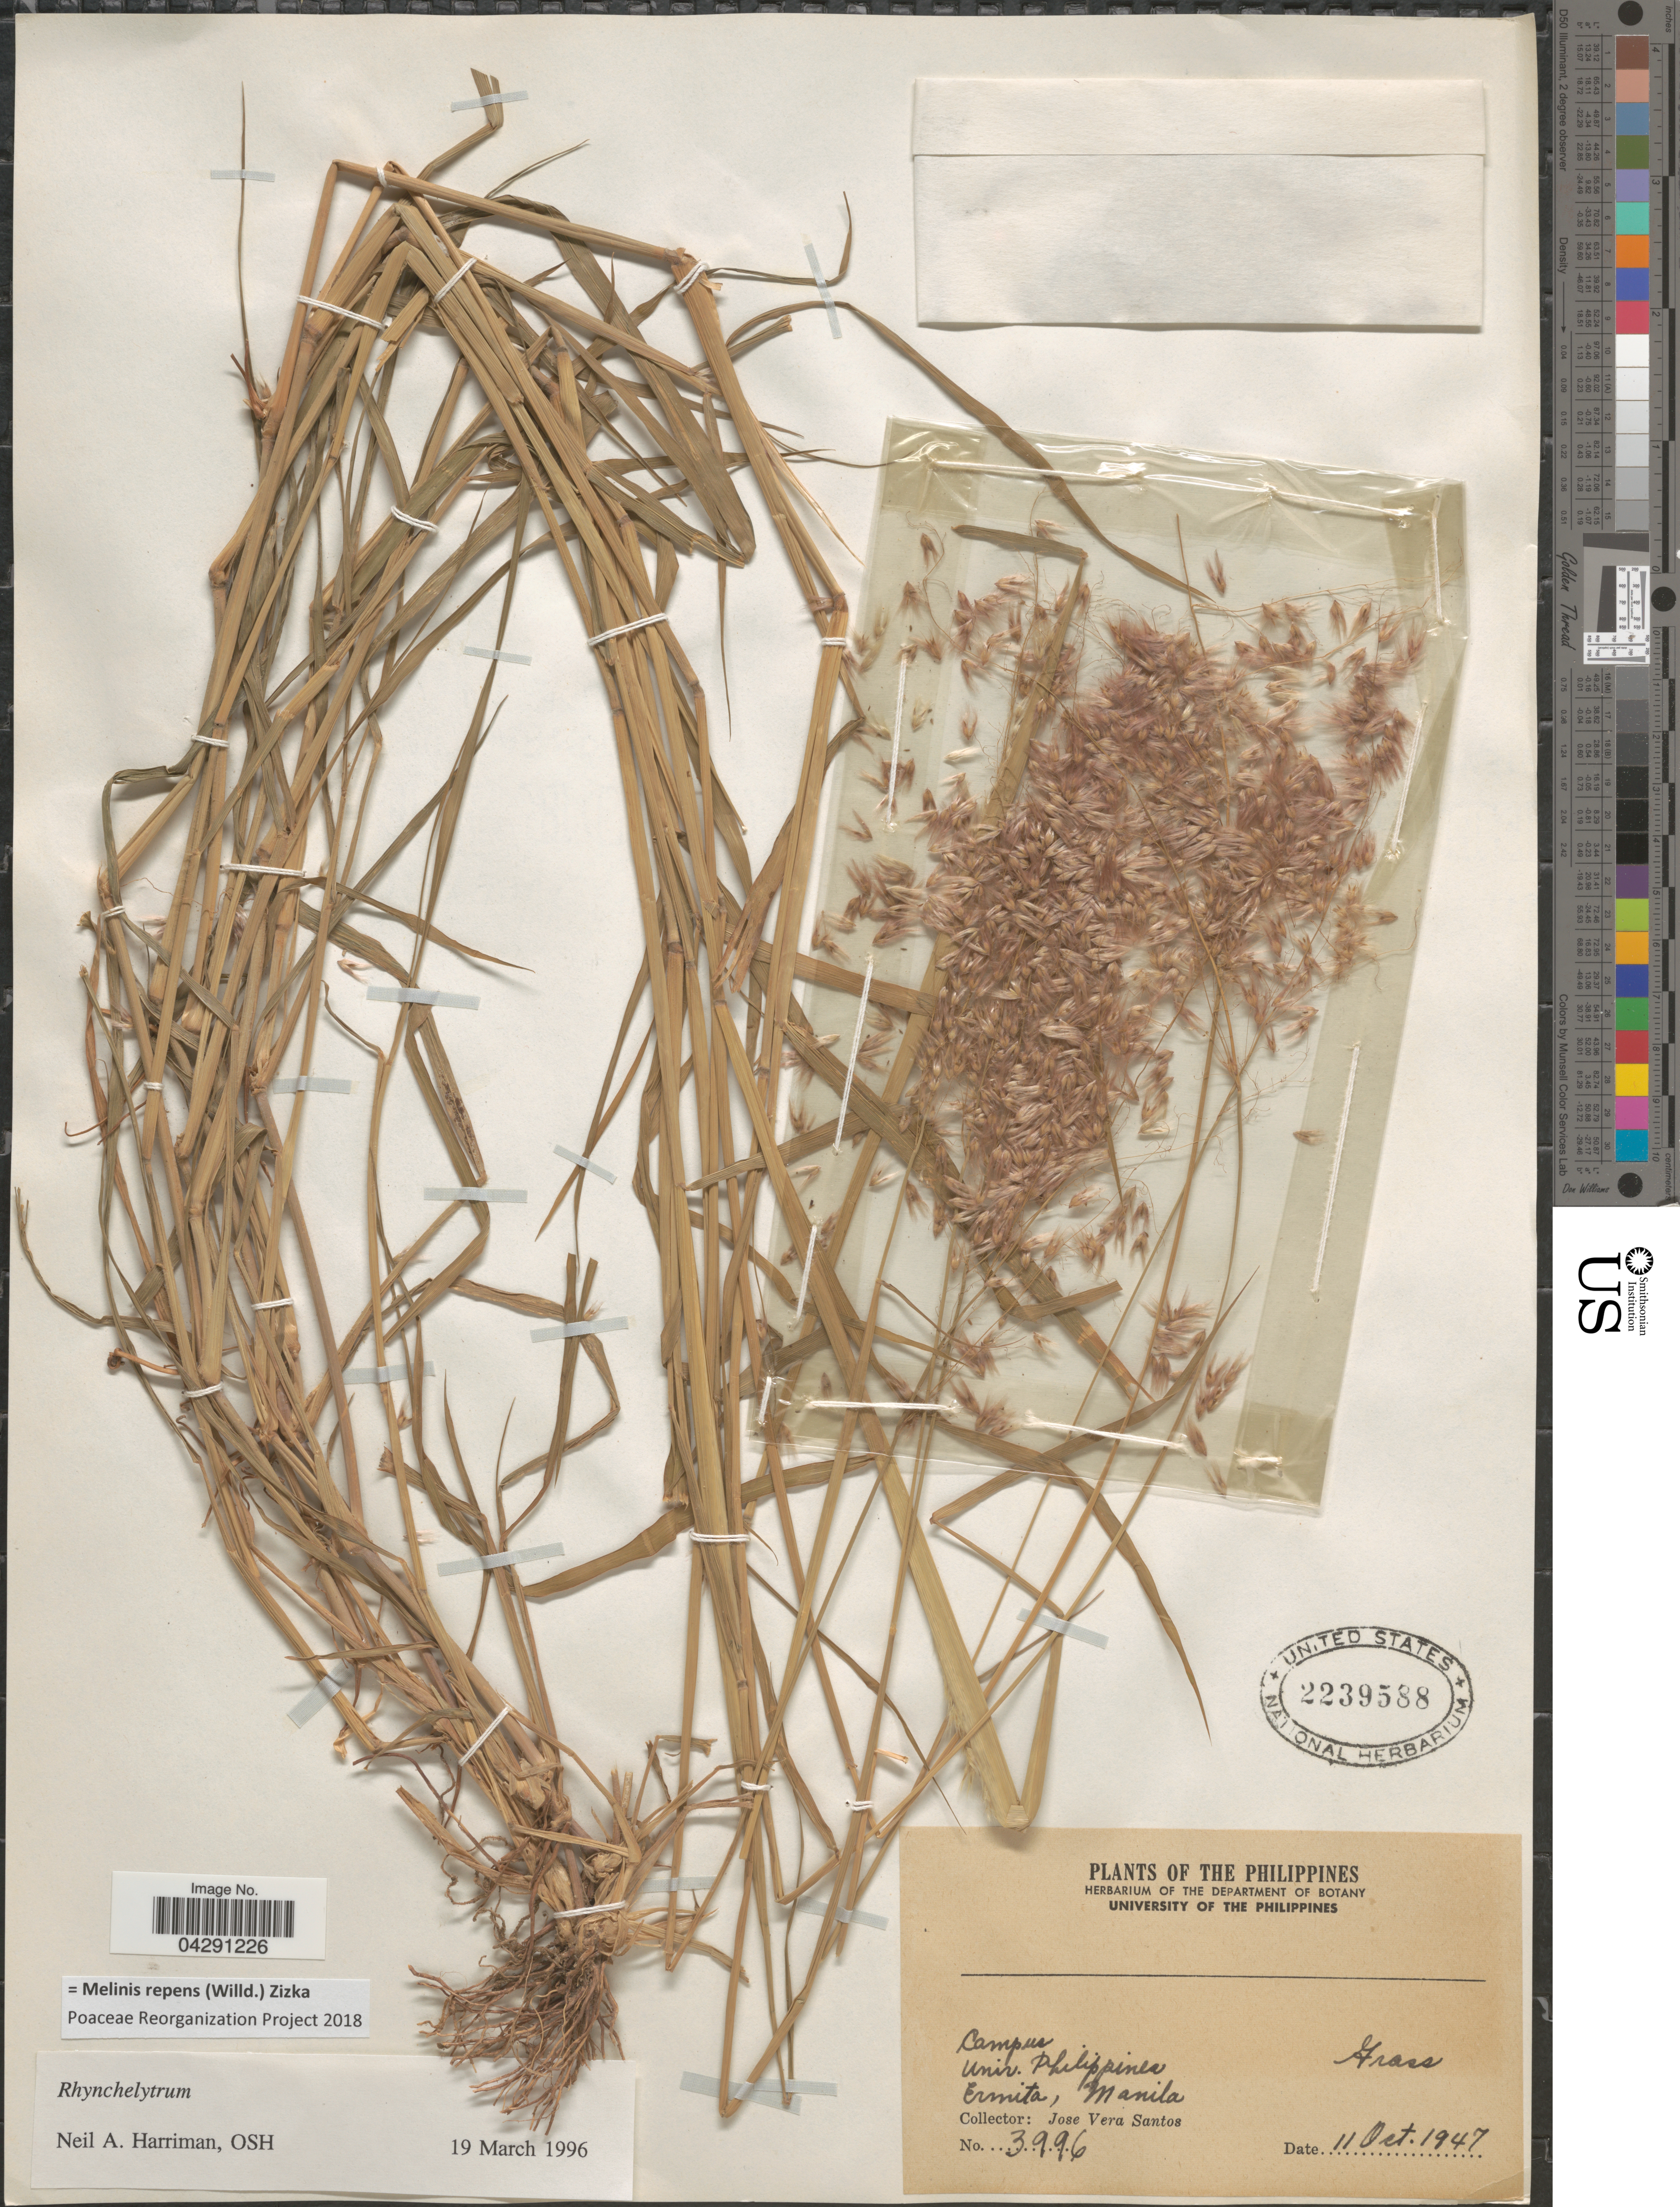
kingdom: Plantae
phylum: Tracheophyta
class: Liliopsida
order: Poales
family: Poaceae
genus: Melinis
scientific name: Melinis repens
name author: (Willd.) Zizka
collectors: J. V. Santos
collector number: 3996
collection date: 1947-10-11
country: Philippines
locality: Campus. Univ. Philippines. Ermita, Manila.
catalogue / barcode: US 2239588